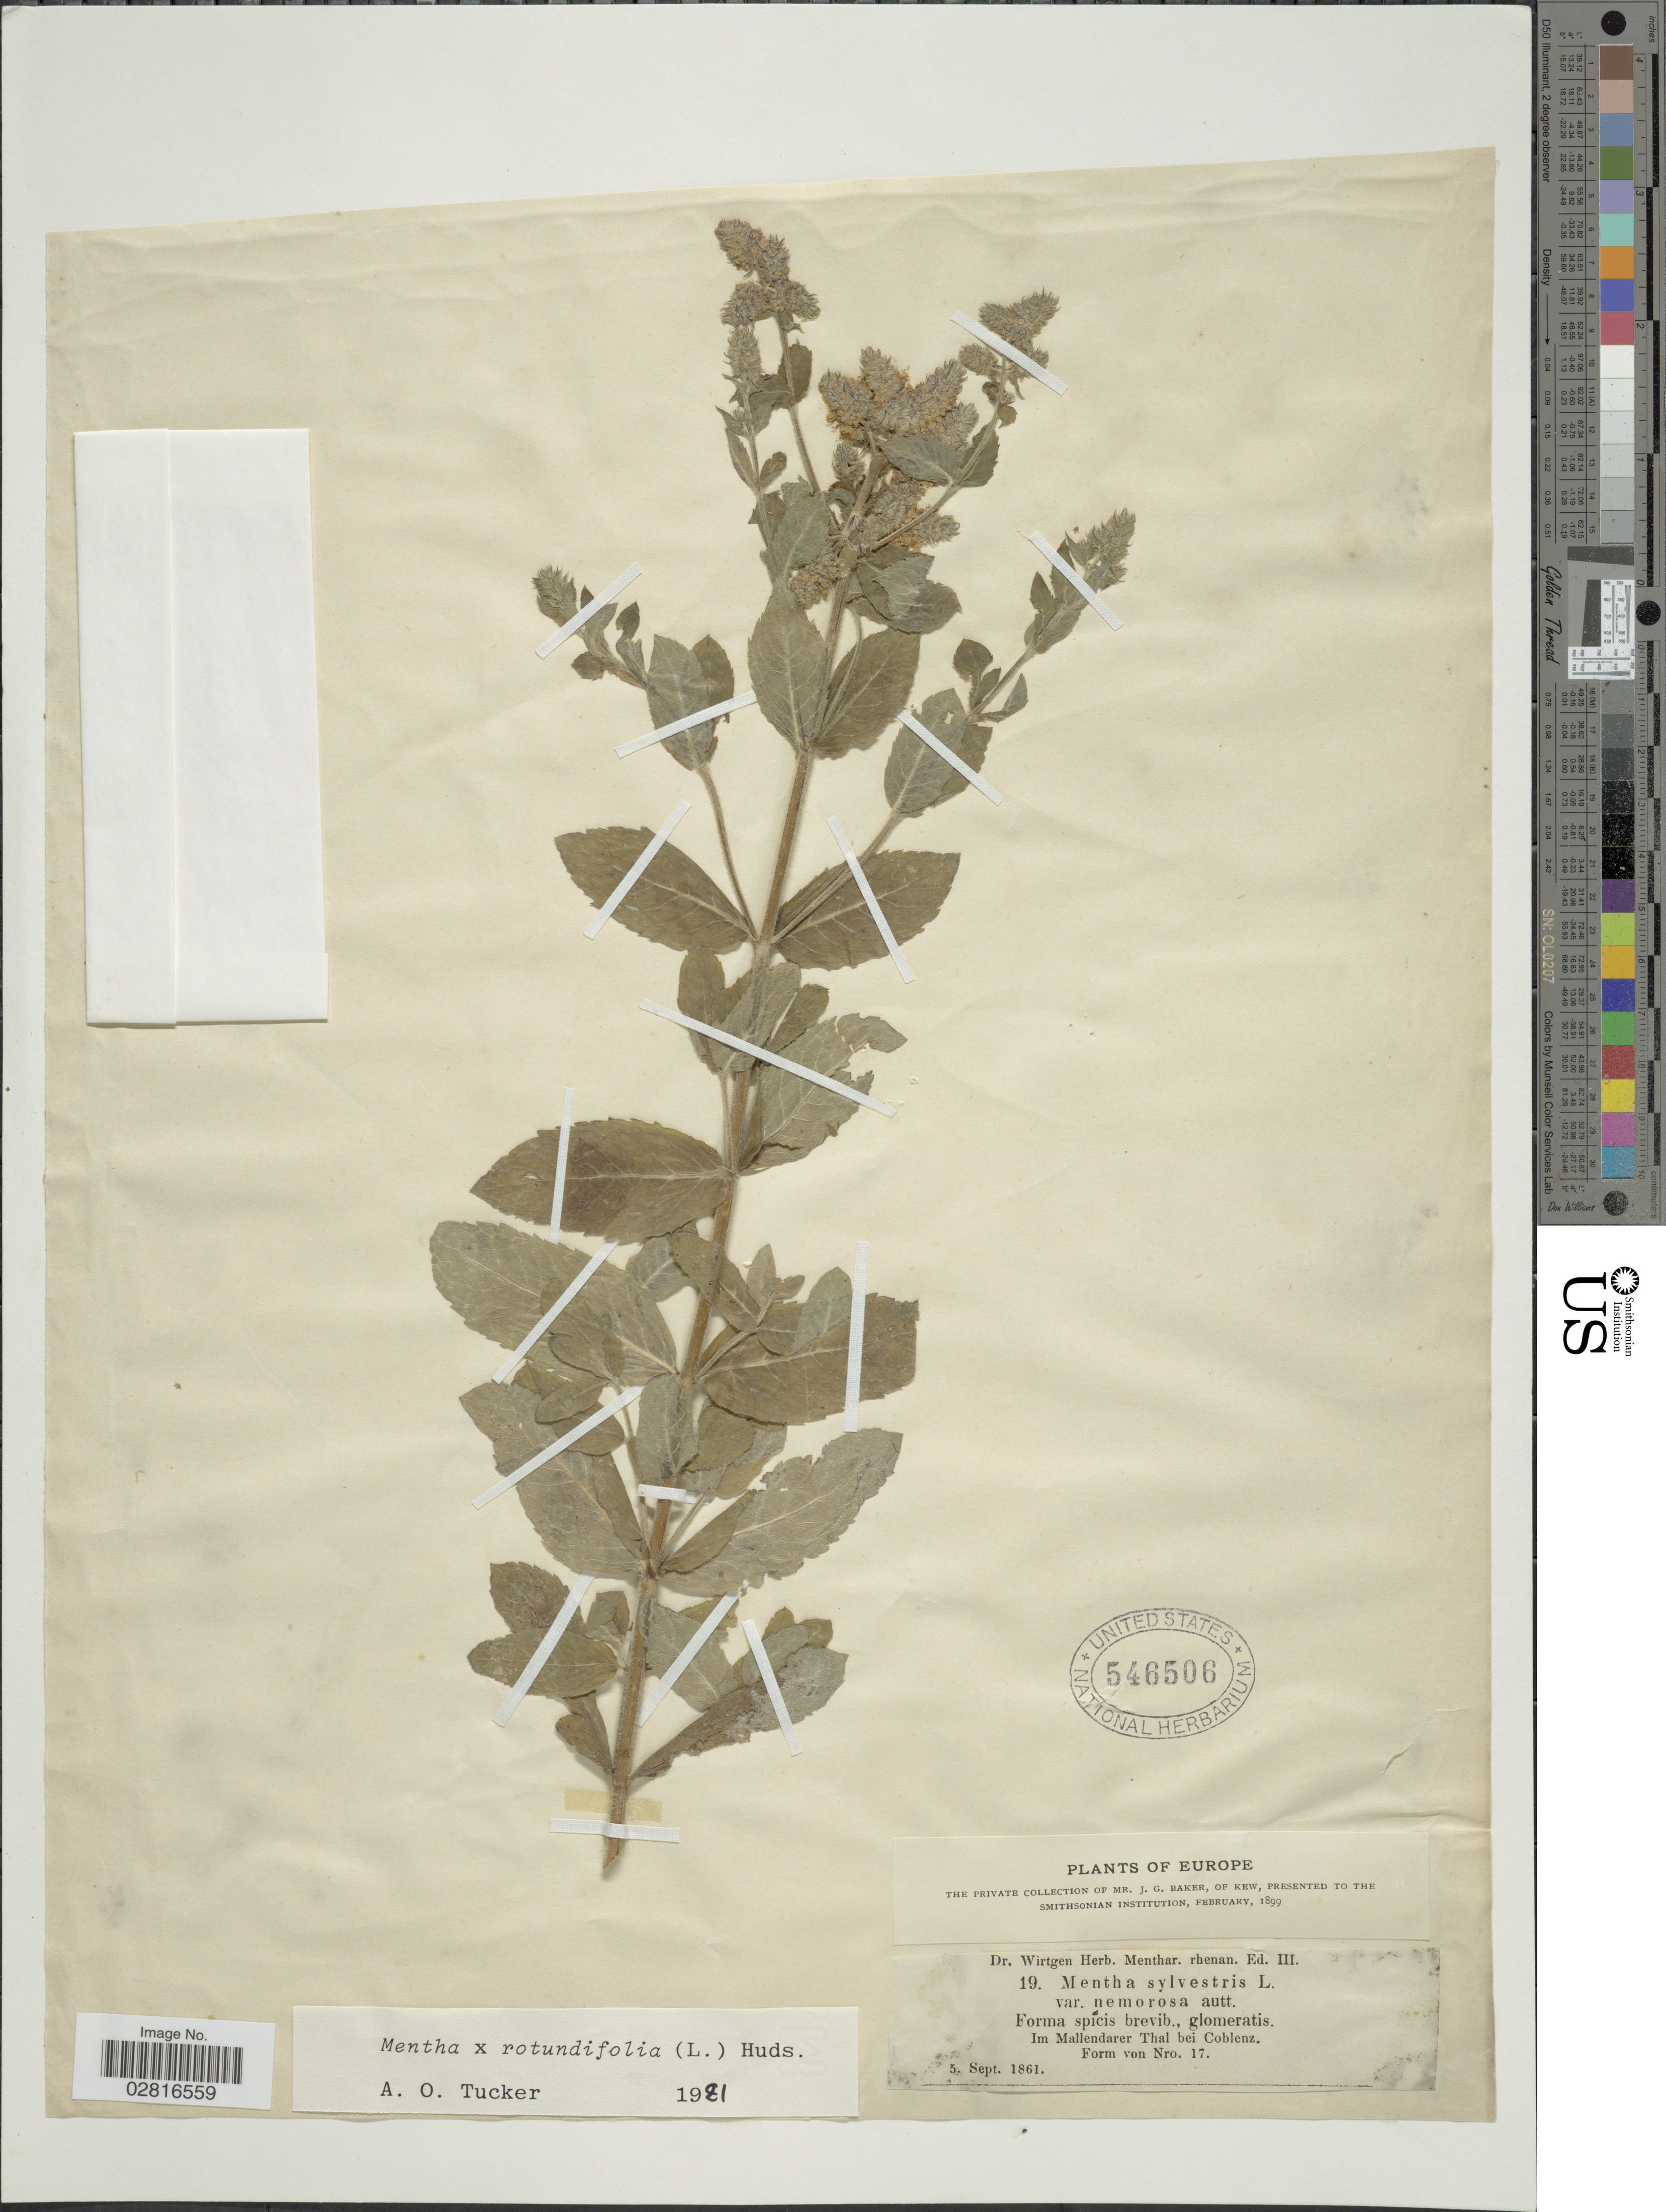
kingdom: Plantae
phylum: Tracheophyta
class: Magnoliopsida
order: Lamiales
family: Lamiaceae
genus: Mentha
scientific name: Mentha rotundifolia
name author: (L.) Huds.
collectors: J. G. Baker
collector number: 19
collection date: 1861-09-05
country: Germany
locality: Europe. Im Mallendarer Thal bei Coblenz. Form von Nro. 17. [unsure placement]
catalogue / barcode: US 546506